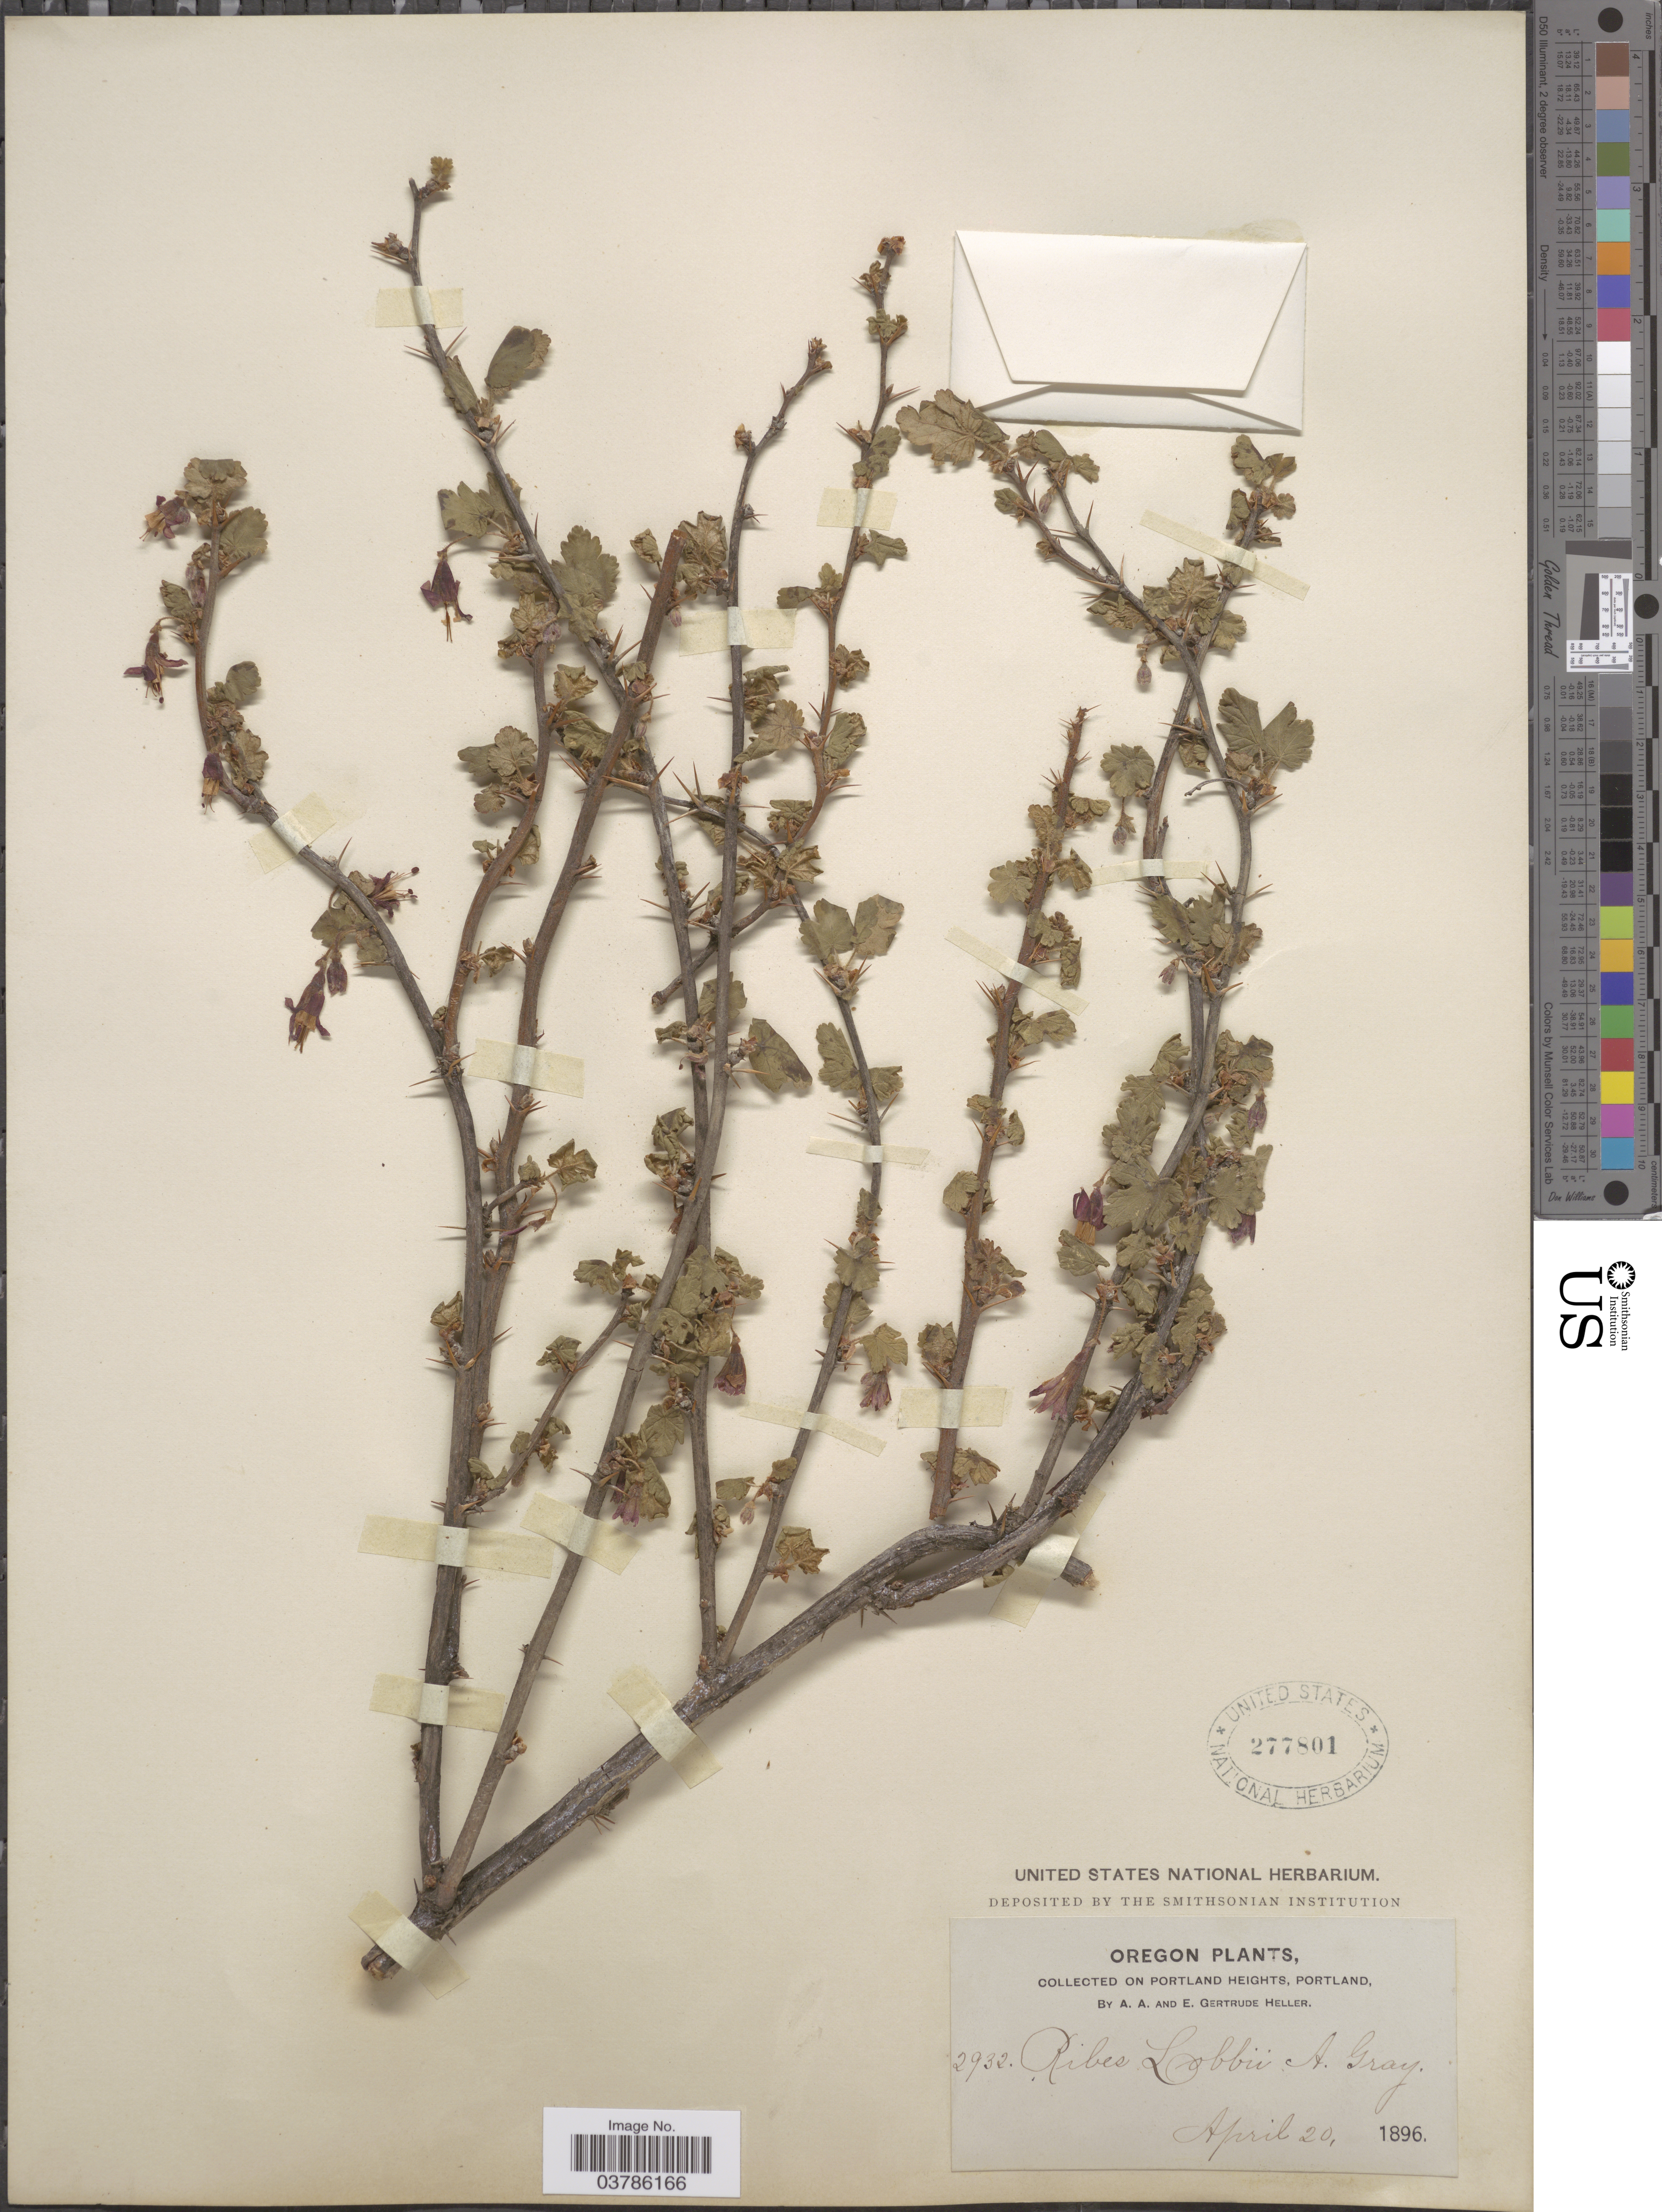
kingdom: Plantae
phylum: Tracheophyta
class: Magnoliopsida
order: Saxifragales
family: Grossulariaceae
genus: Ribes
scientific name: Ribes lobbii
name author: A. Gray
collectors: A. A. Heller & E. G. Heller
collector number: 2932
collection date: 1896-04-20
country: United States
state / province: Oregon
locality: On Portland Heights, Portland.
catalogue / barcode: US 277801